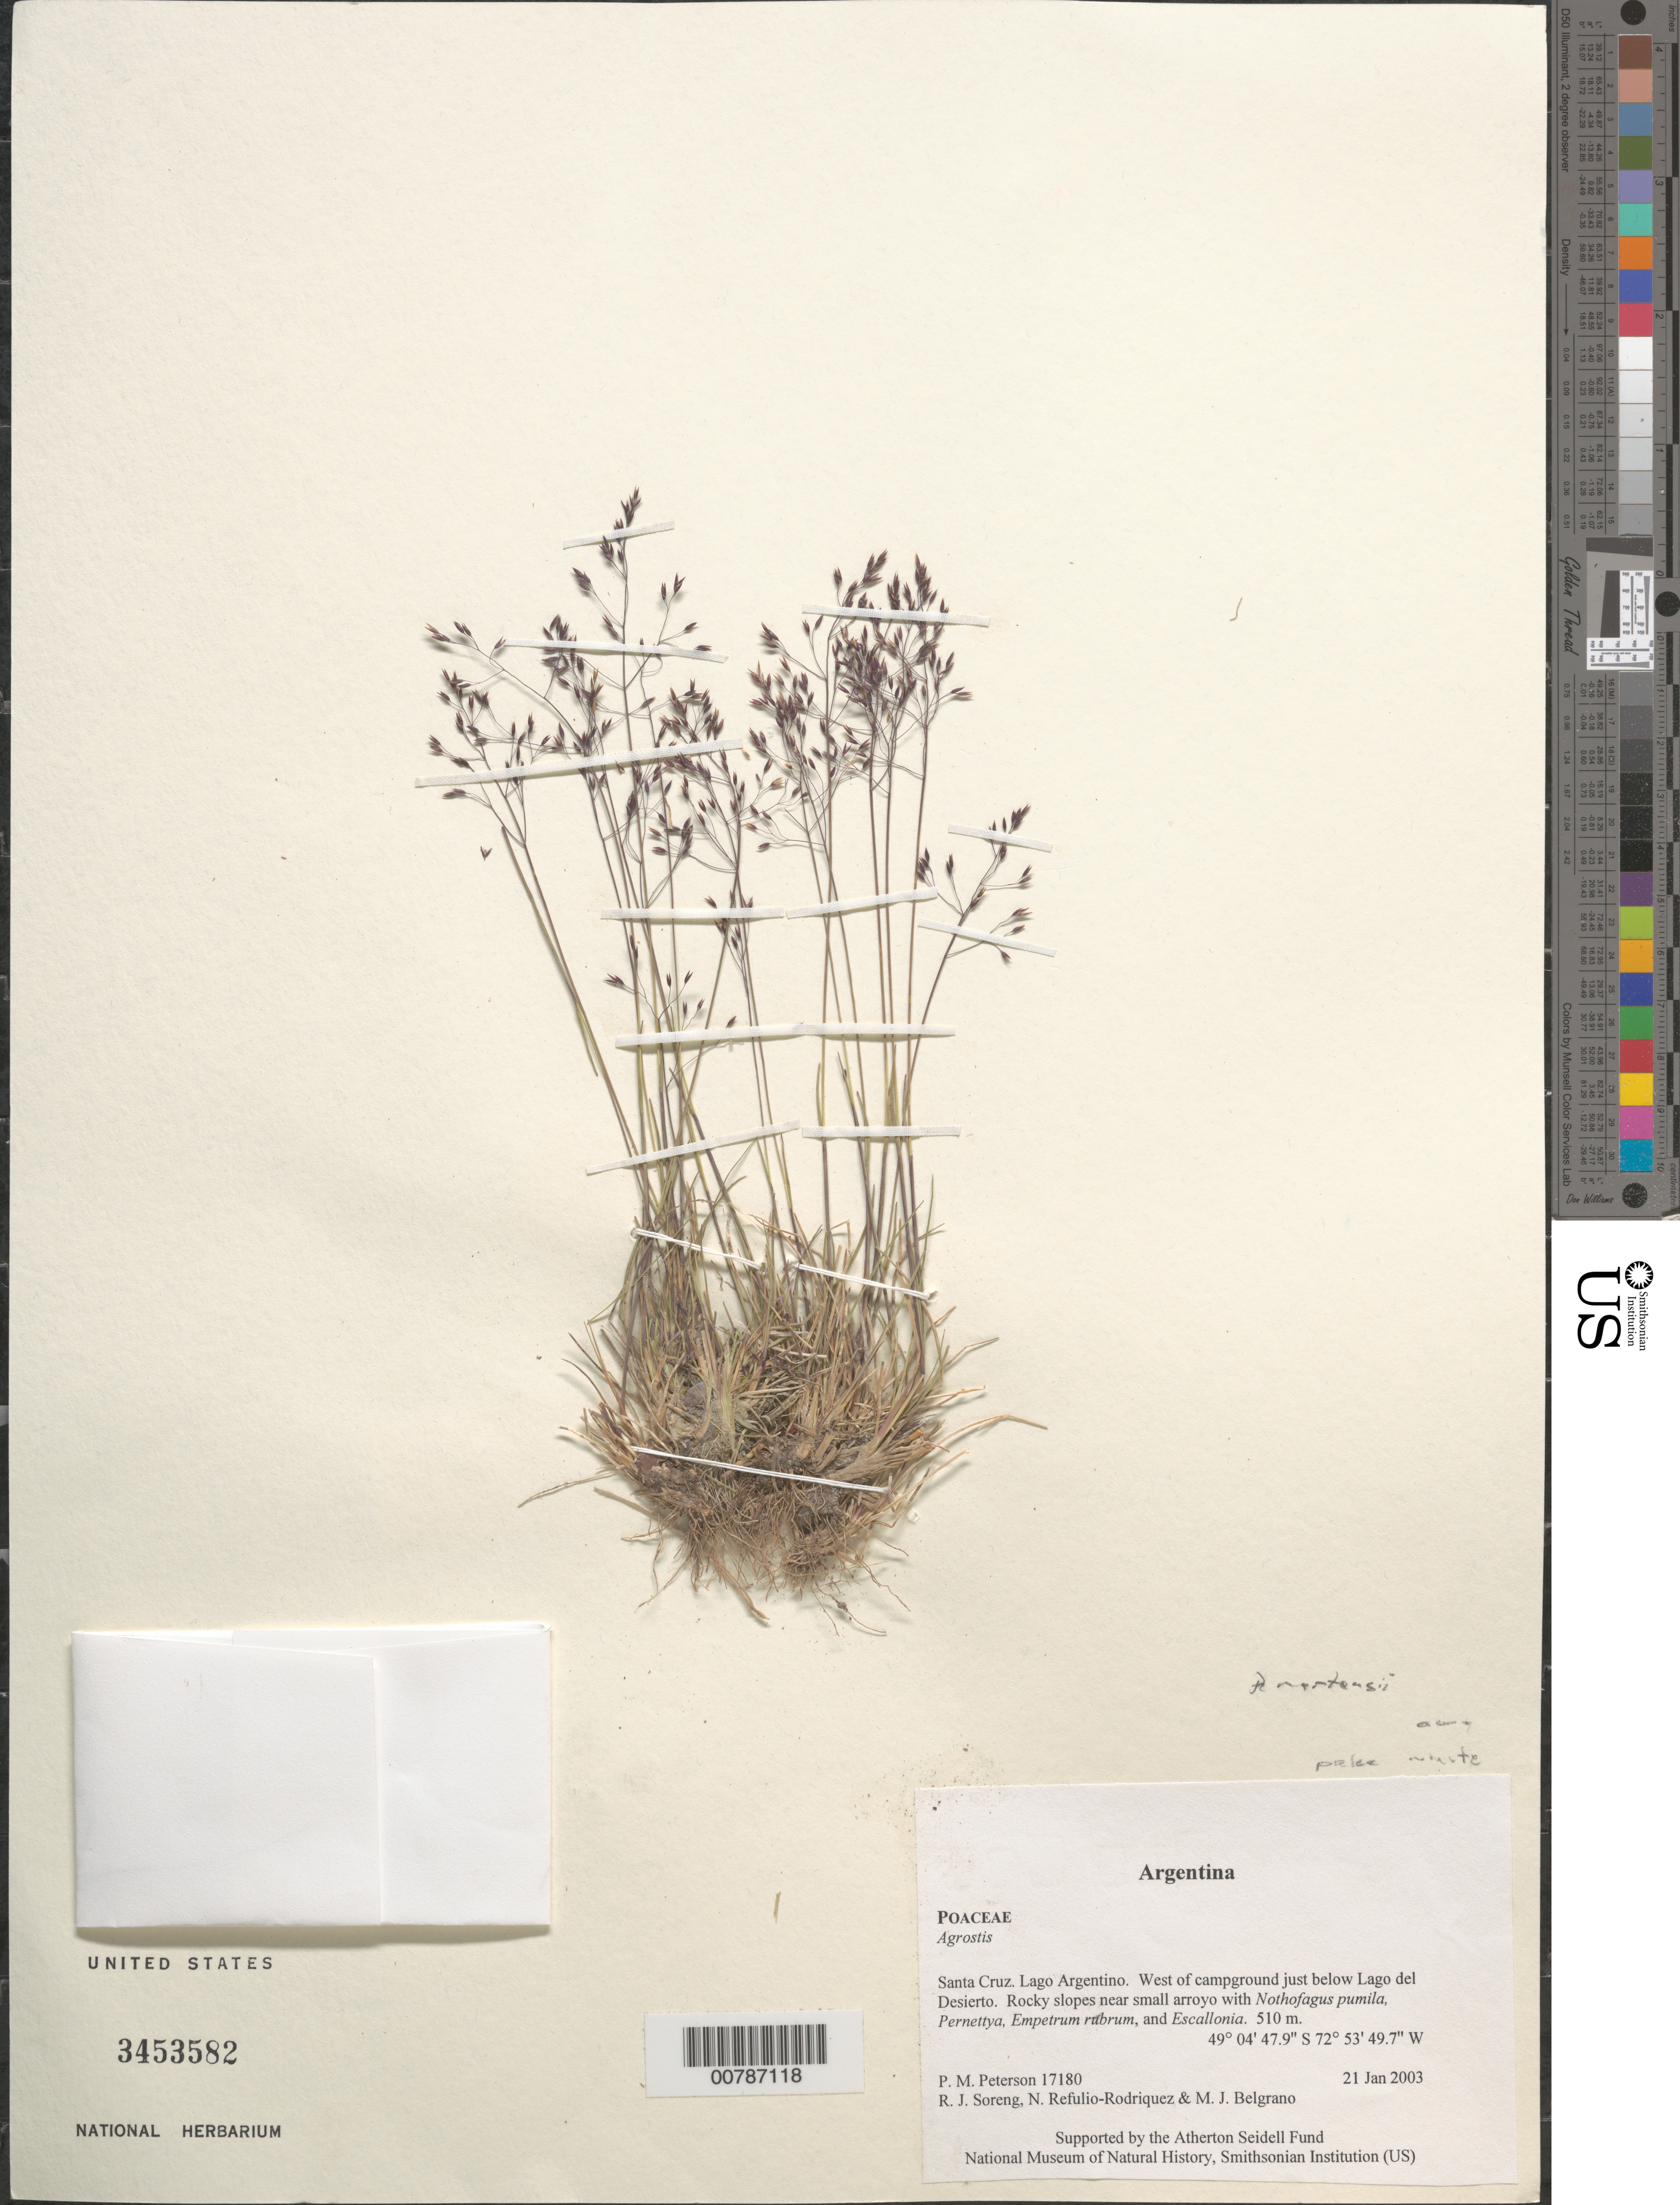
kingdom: Plantae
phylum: Tracheophyta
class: Liliopsida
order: Poales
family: Poaceae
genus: Agrostis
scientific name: Agrostis sp.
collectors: P. M. Peterson, R. J. Soreng, N. Refulio-Rodríguez & M. Belgrano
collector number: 17180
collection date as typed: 21 Jan 2003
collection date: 2003-01-21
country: Argentina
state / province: Santa Cruz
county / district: Lago Argentino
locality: West of campground just below Lago del Desierto. Rocky slopes near small arroyo with Nothofagus pumila, Pernettya, Empetrum rubrum, and Escallonia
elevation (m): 510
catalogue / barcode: US 3453582